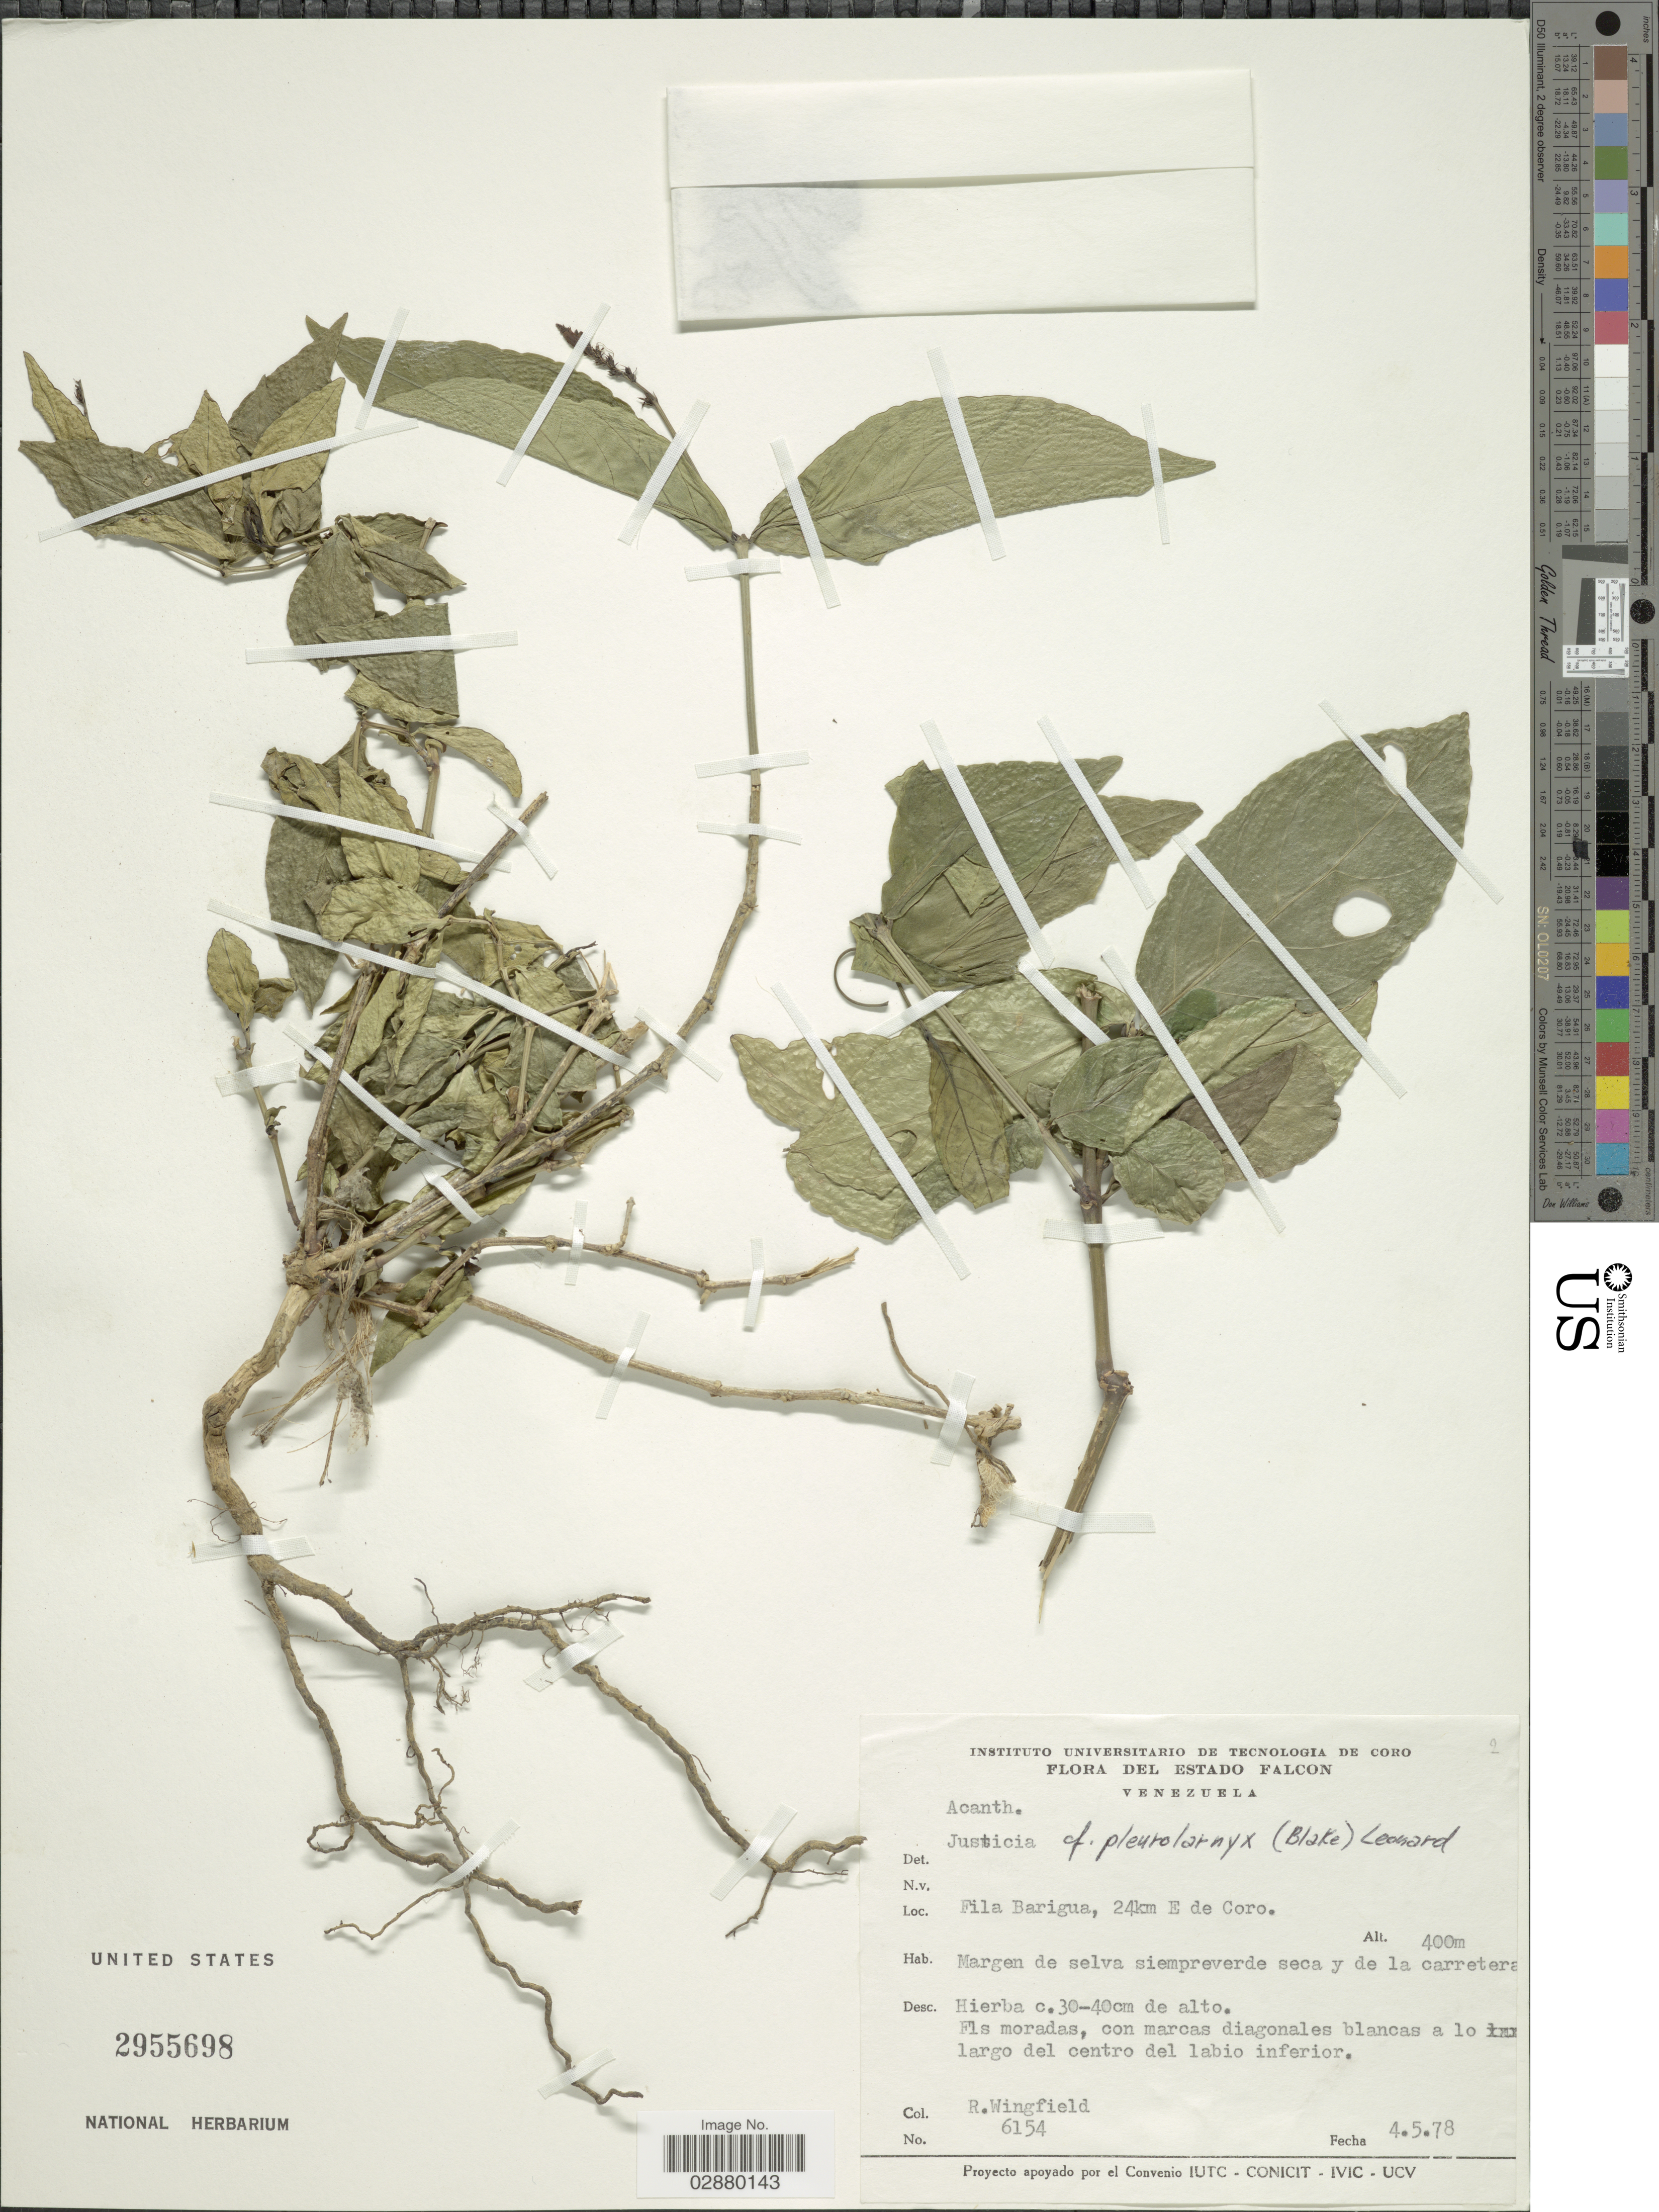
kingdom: Plantae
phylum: Tracheophyta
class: Magnoliopsida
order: Lamiales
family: Acanthaceae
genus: Justicia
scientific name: Justicia pleurolarynx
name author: (S.F. Blake) V.M. Badillo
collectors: R. Wingfield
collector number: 6154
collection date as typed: Transcribed d/m/y: 4/5/78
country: Venezuela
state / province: Falcón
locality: Fila Barigua, 24 km E de Coro.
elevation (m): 400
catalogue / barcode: US 2955698